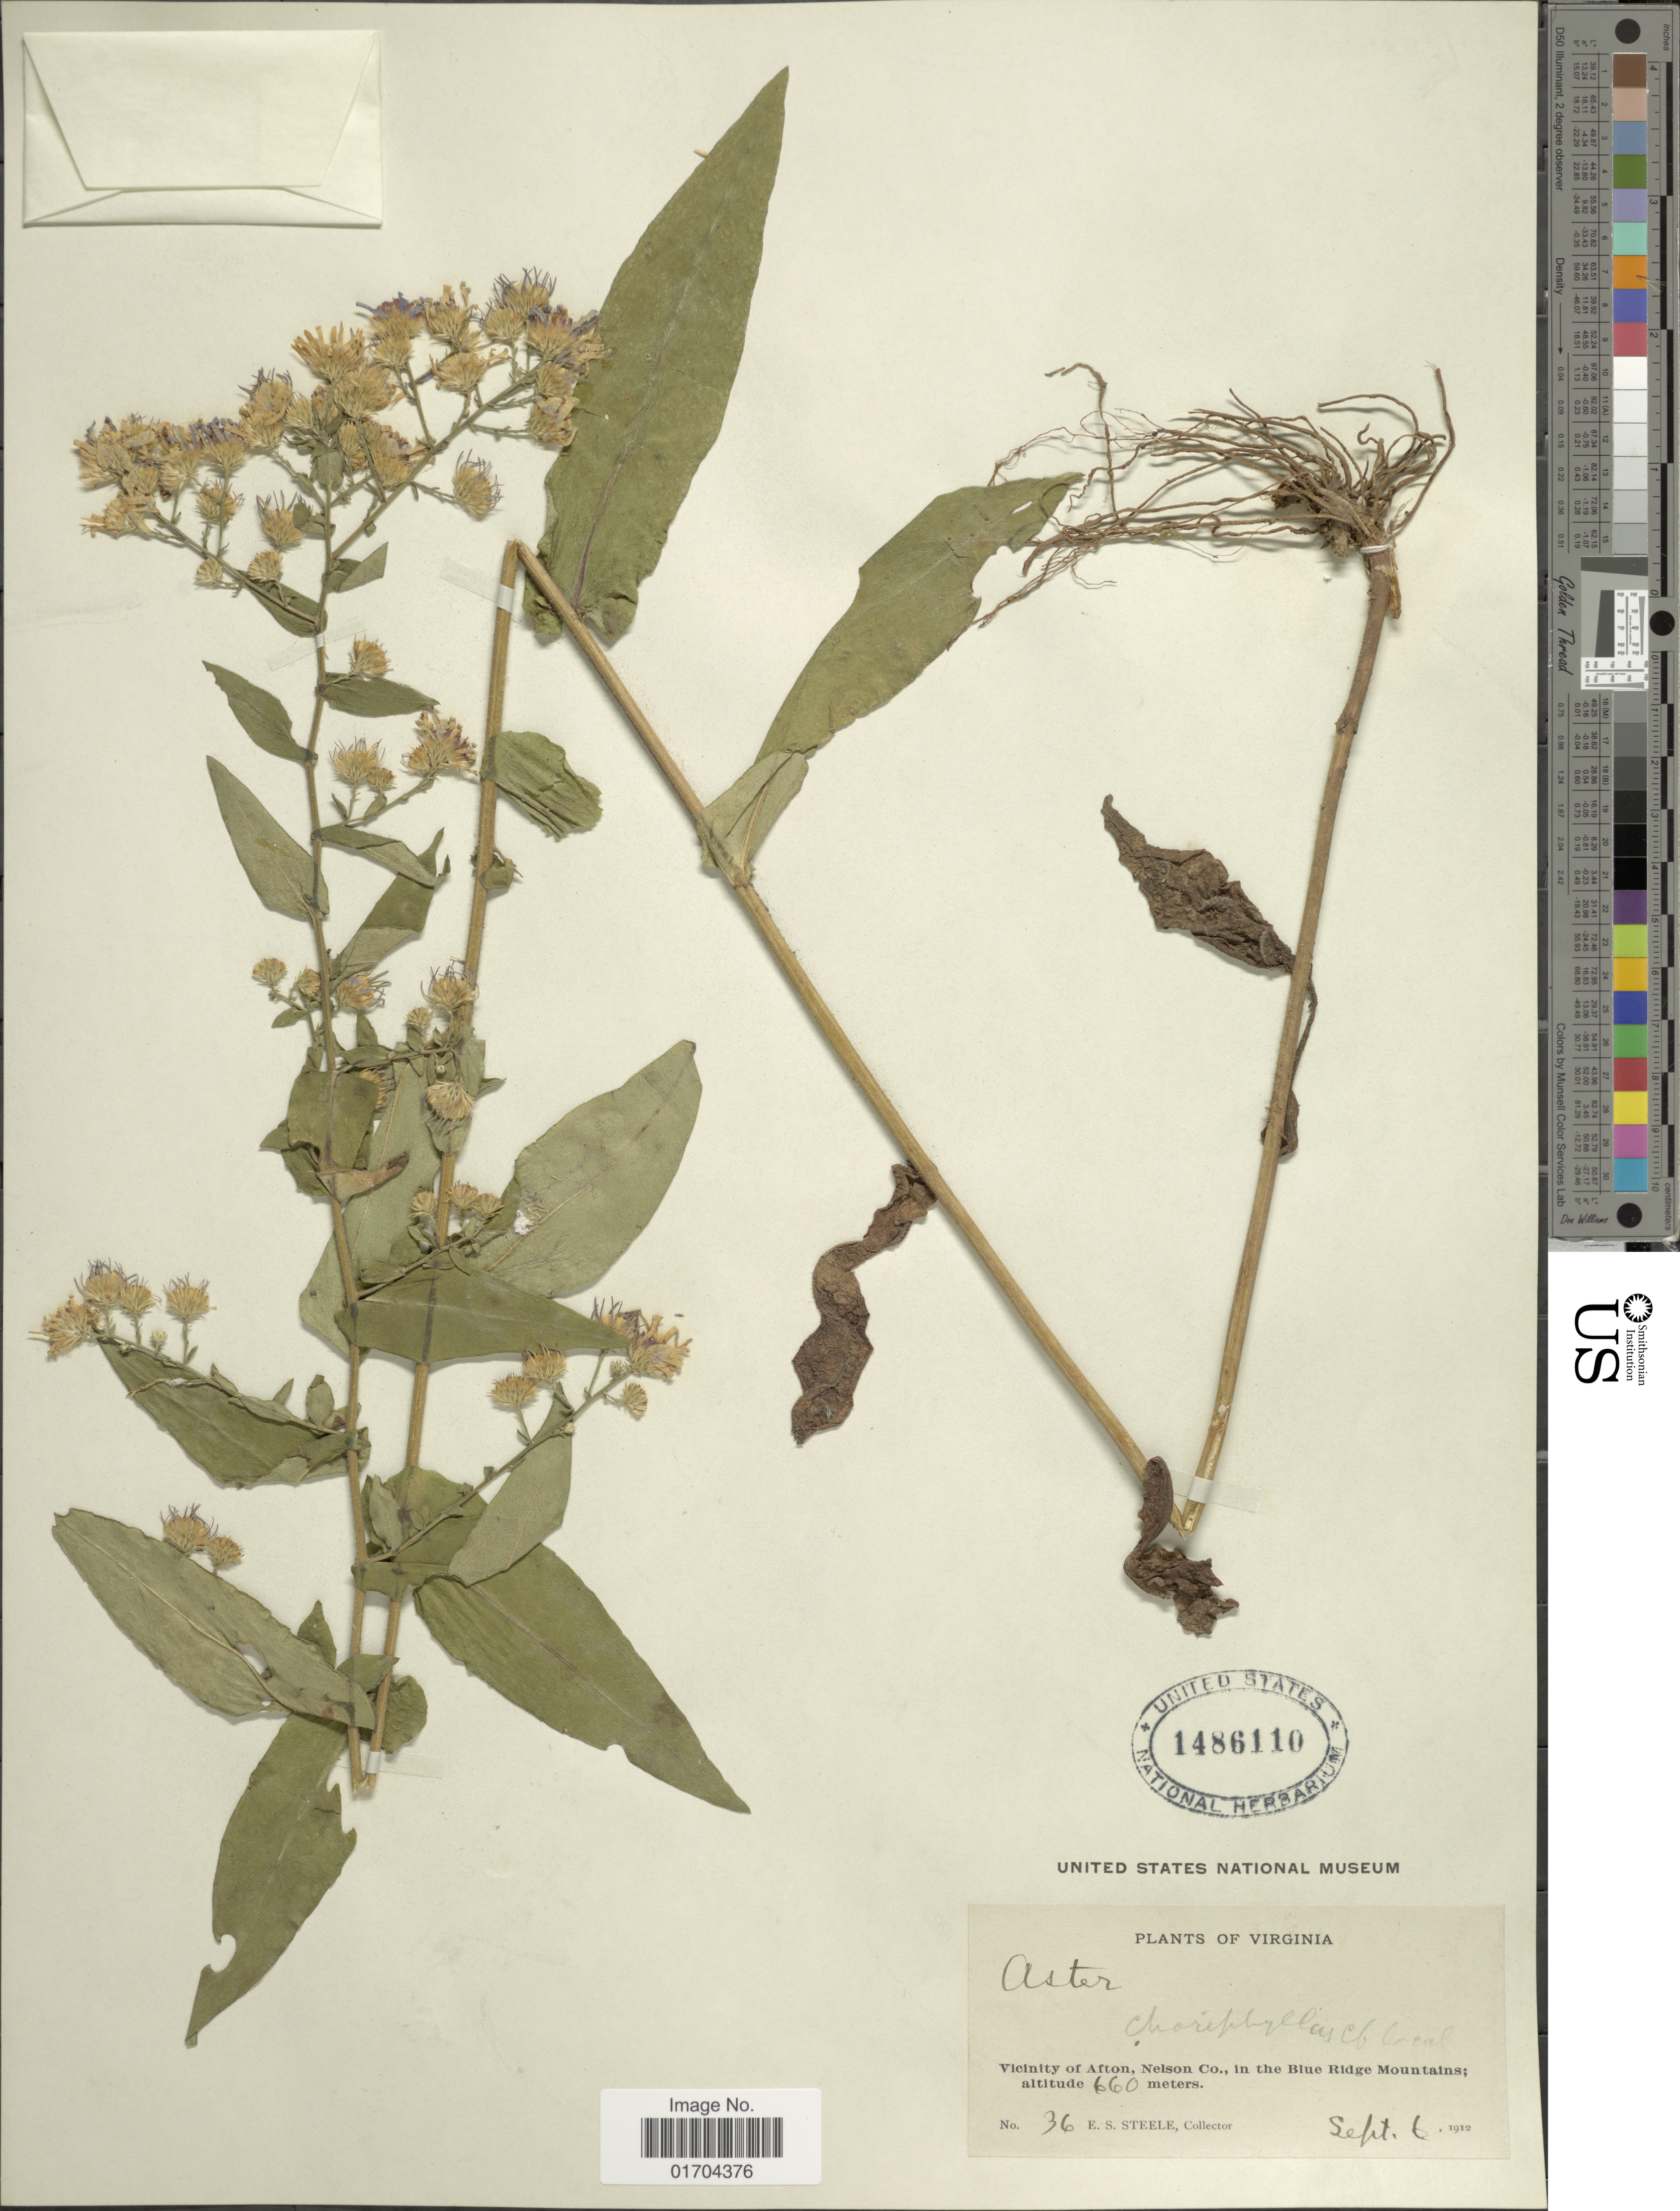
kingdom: Plantae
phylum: Tracheophyta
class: Magnoliopsida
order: Asterales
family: Asteraceae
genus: Symphyotrichum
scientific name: Symphyotrichum sp.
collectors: E. Steele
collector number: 36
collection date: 1912-09-06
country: United States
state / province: Virginia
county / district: Nelson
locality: Vicinity of Afton, Nelson Co., in the Blue Ridge Mountains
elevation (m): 660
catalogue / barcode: US 1486110